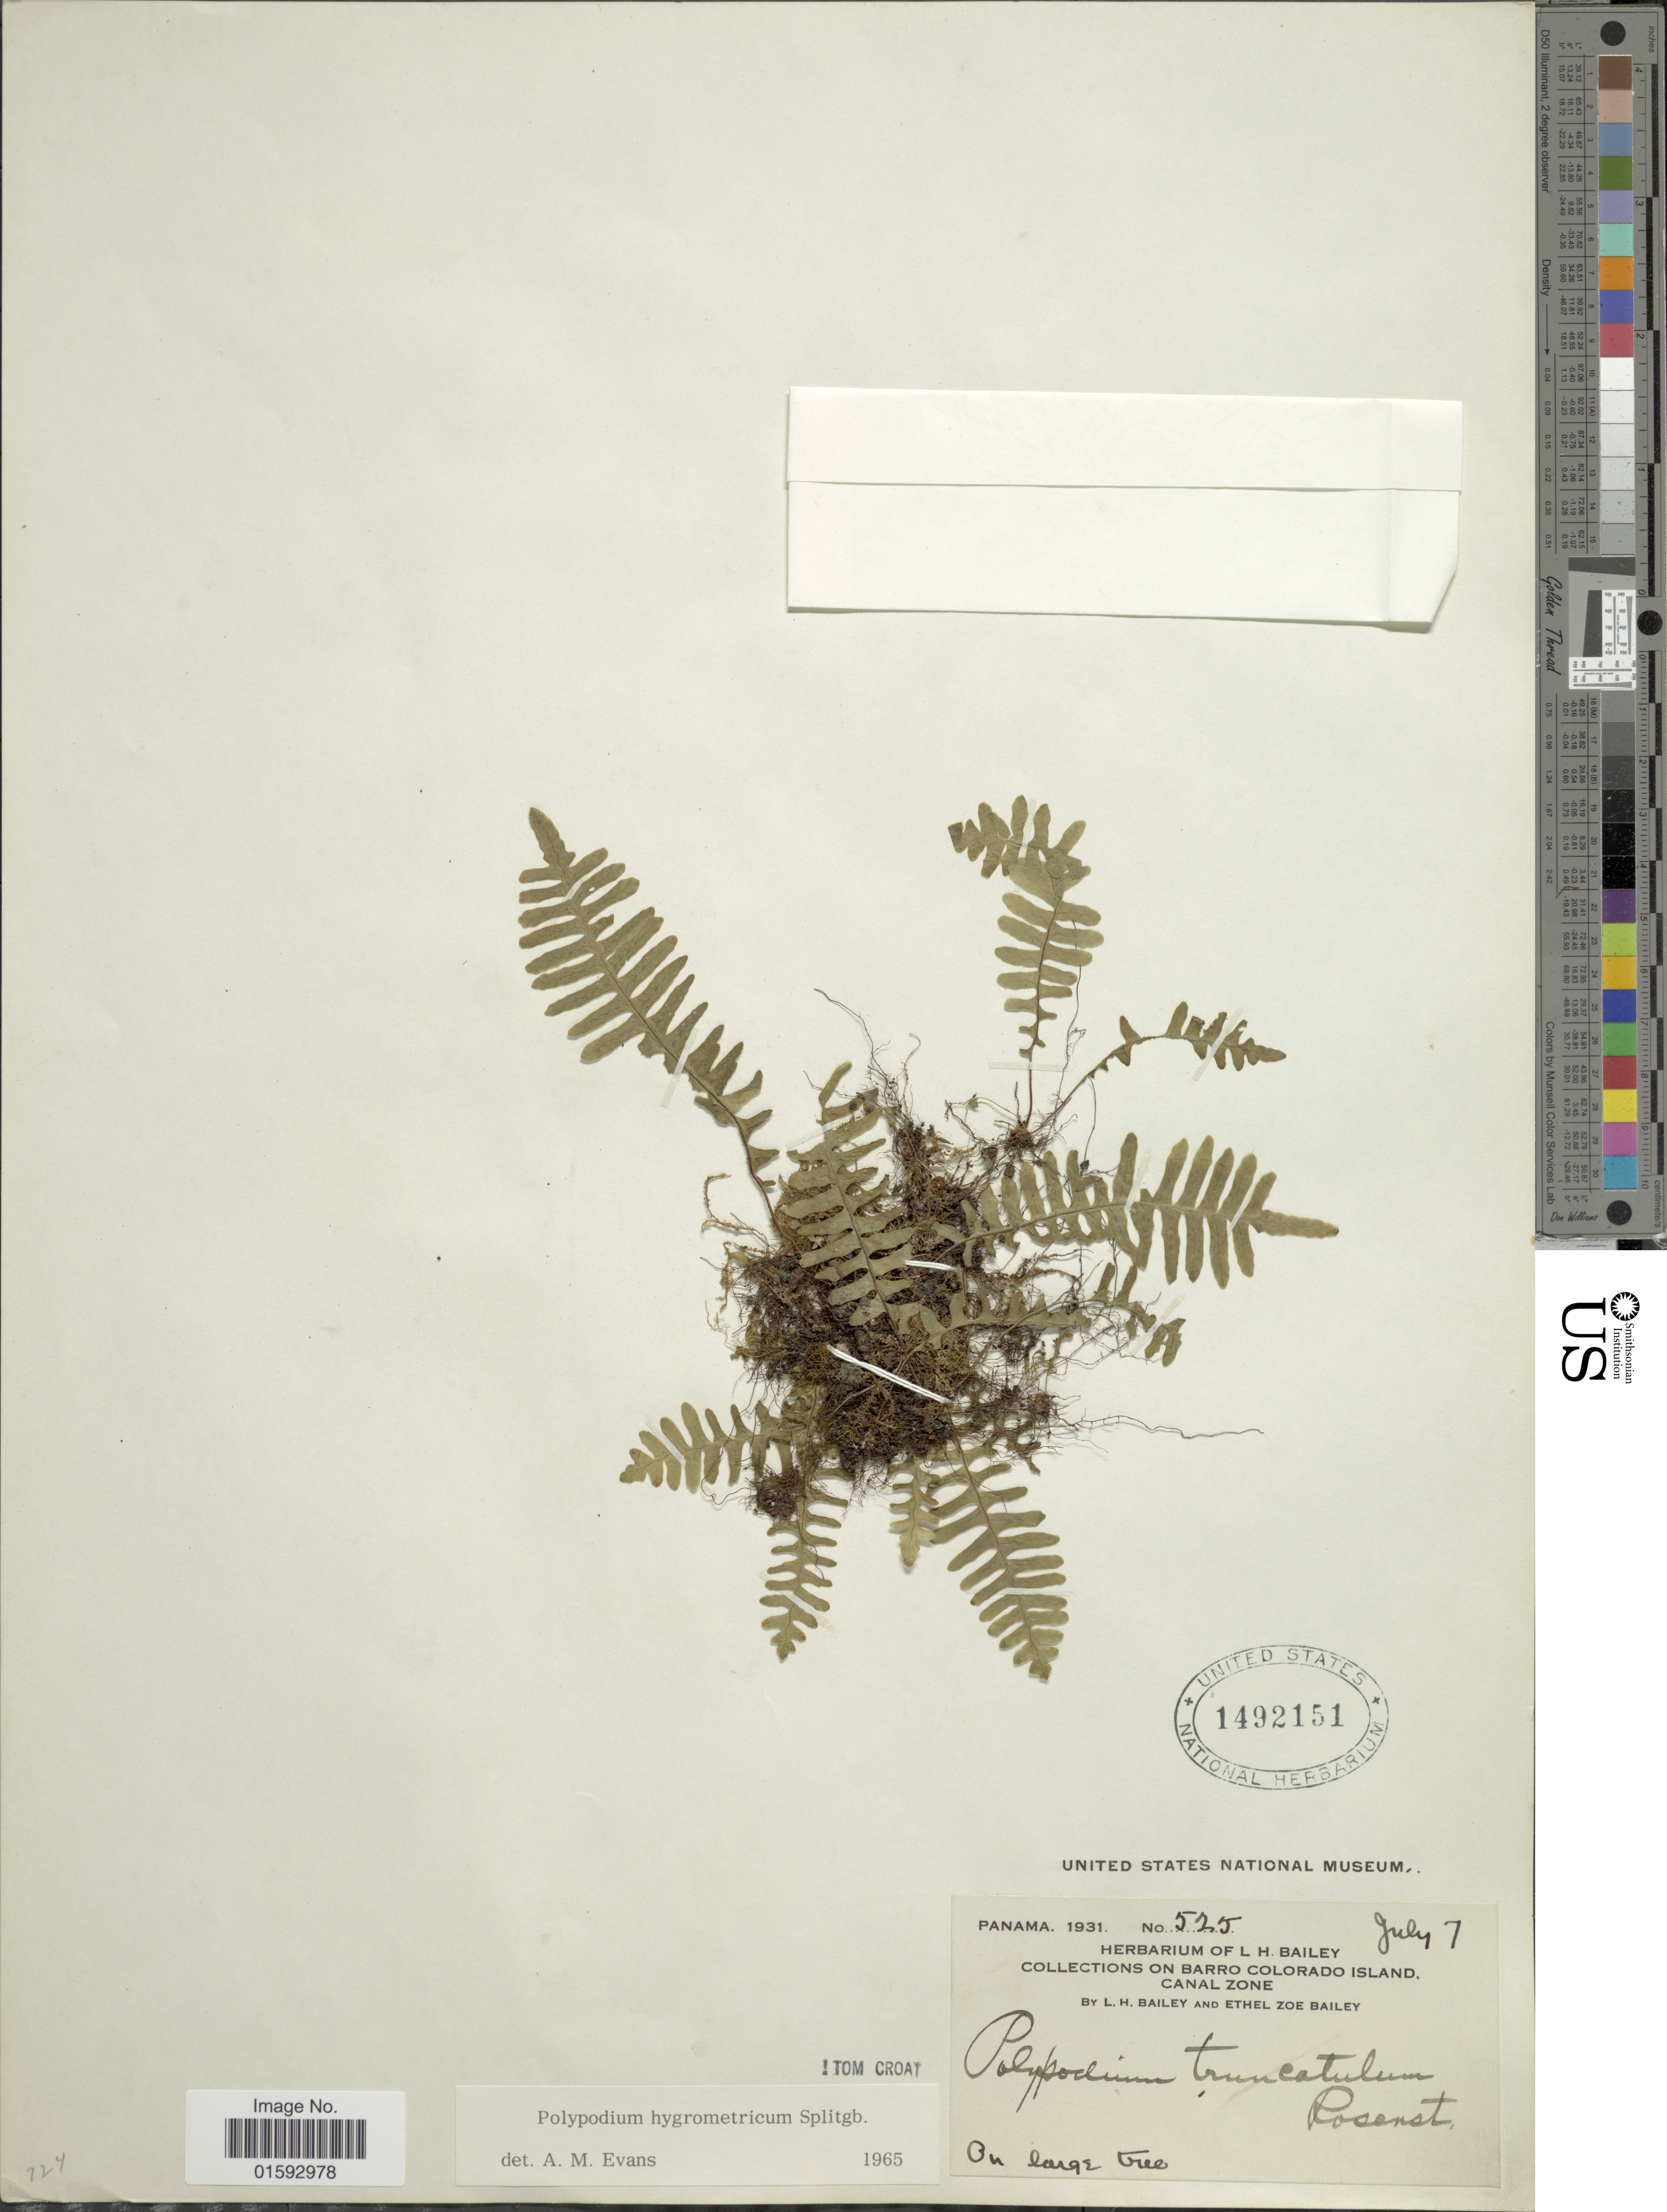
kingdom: Plantae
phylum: Tracheophyta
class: Polypodiopsida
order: Polypodiales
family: Polypodiaceae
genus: Pecluma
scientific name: Pecluma hygrometrica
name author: (Splitg.) M.G. Price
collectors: L. H. Bailey & E. Z. Bailey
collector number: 525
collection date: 1931-07-07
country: Panama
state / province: Panamá Oeste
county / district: Canal Zone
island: Barro Colorado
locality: Barro Colorado Island, Canal Zone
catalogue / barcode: US 1492151